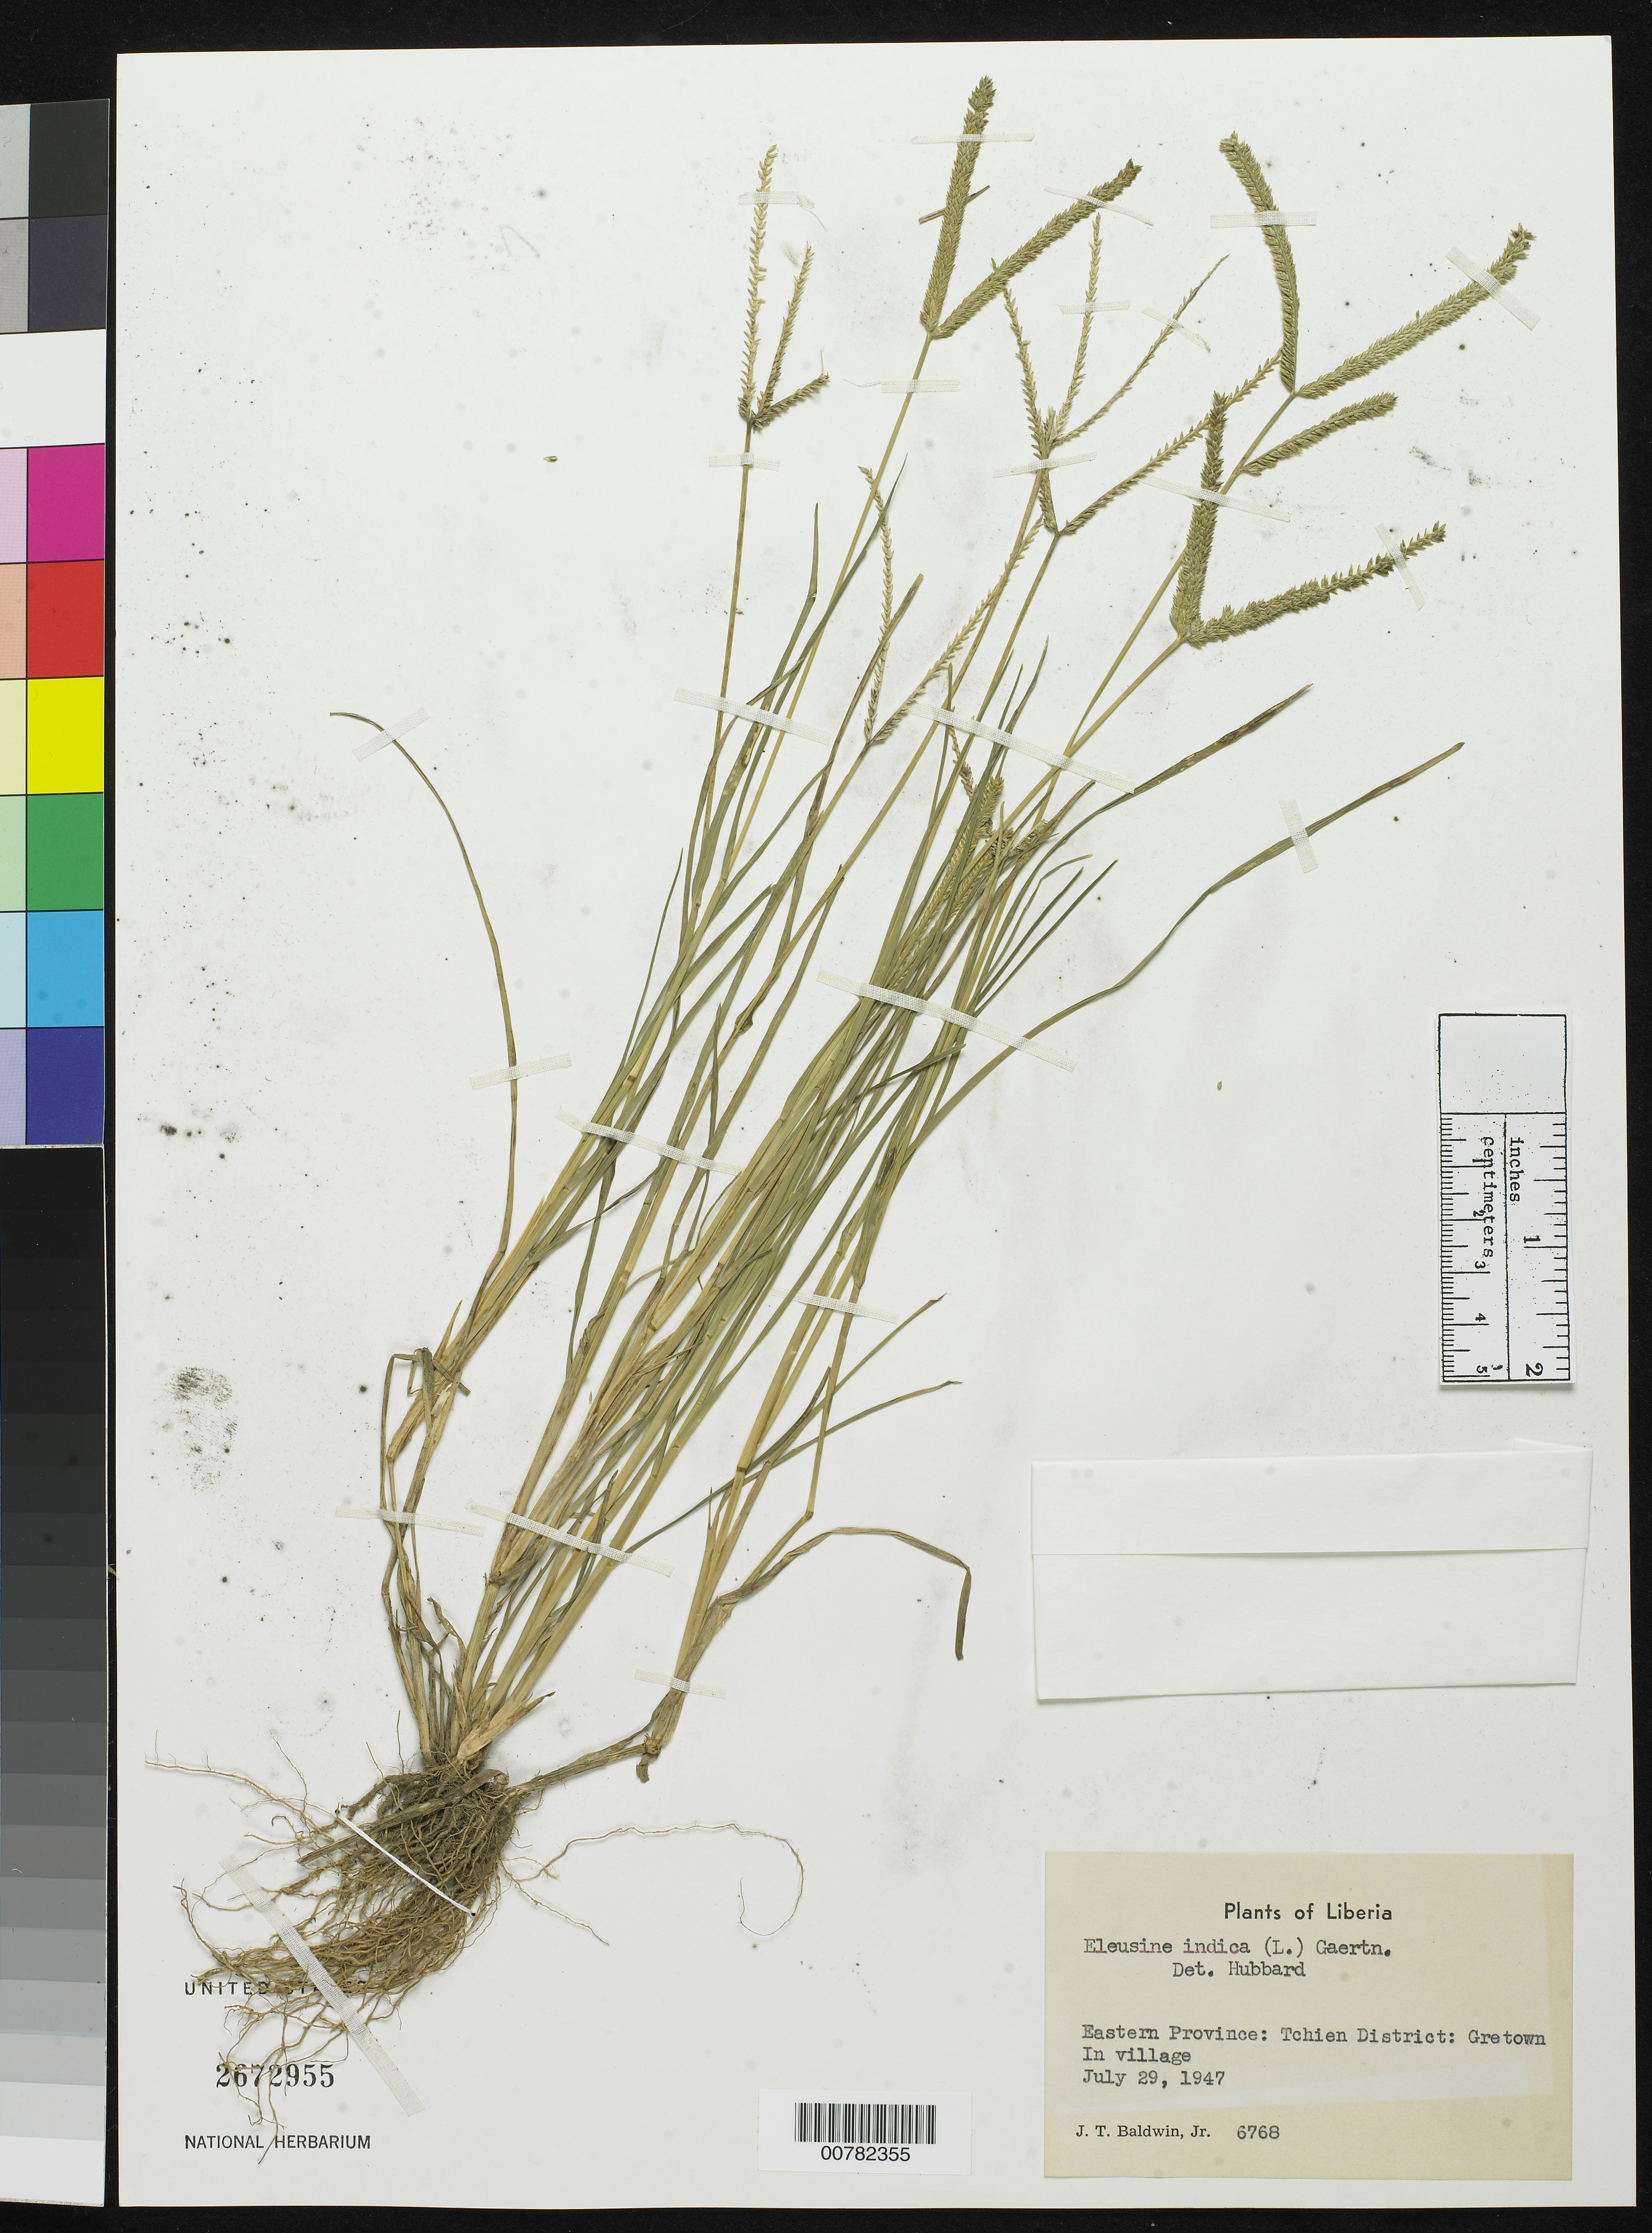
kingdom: Plantae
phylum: Tracheophyta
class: Liliopsida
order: Poales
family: Poaceae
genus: Eleusine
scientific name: Eleusine indica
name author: (L.) Gaertn.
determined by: Hubbard, C. E.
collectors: J. T. Baldwin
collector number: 6768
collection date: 1947-07-29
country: Liberia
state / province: Grand Gedeh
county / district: Tchien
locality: In village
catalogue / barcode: US 2672955